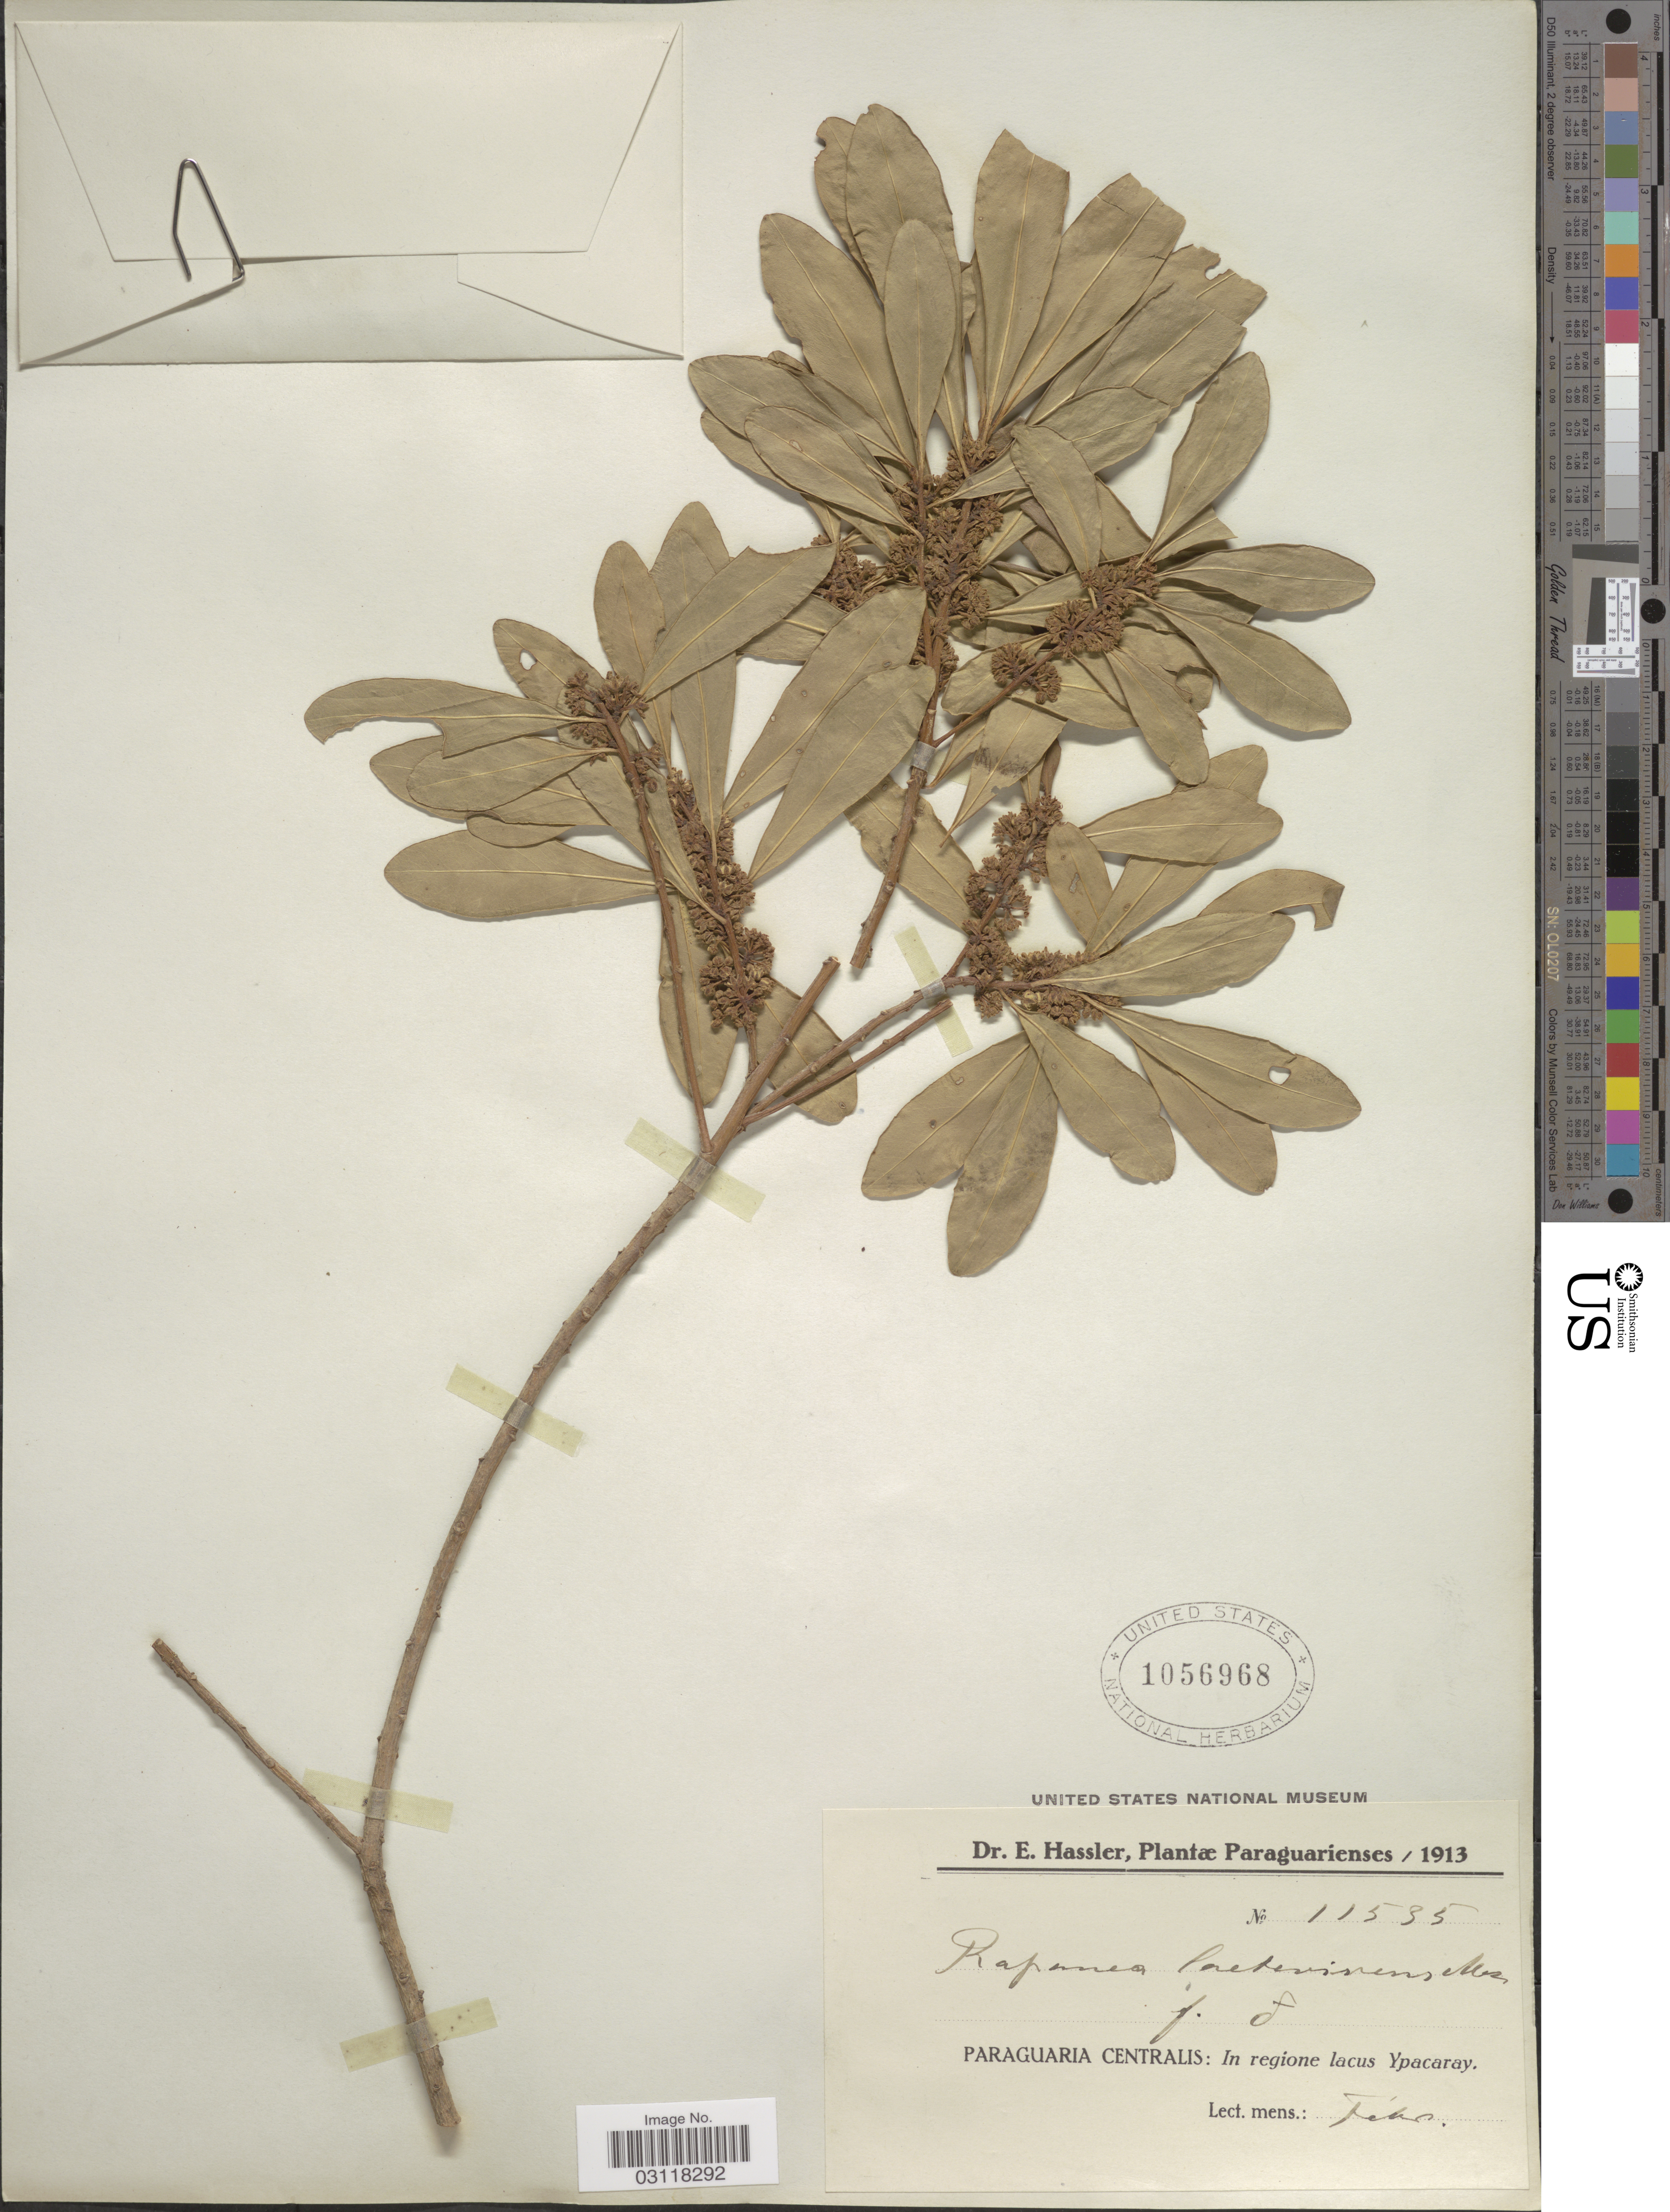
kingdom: Plantae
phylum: Tracheophyta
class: Magnoliopsida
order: Ericales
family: Primulaceae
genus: Rapanea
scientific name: Rapanea laetevirens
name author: Mez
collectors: E. Hassler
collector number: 11535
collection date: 1913-02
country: Paraguay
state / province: Central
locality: Paraguarienses. Paraguaria Centralis: In regíone lacus Ypacaray.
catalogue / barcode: US 1056968